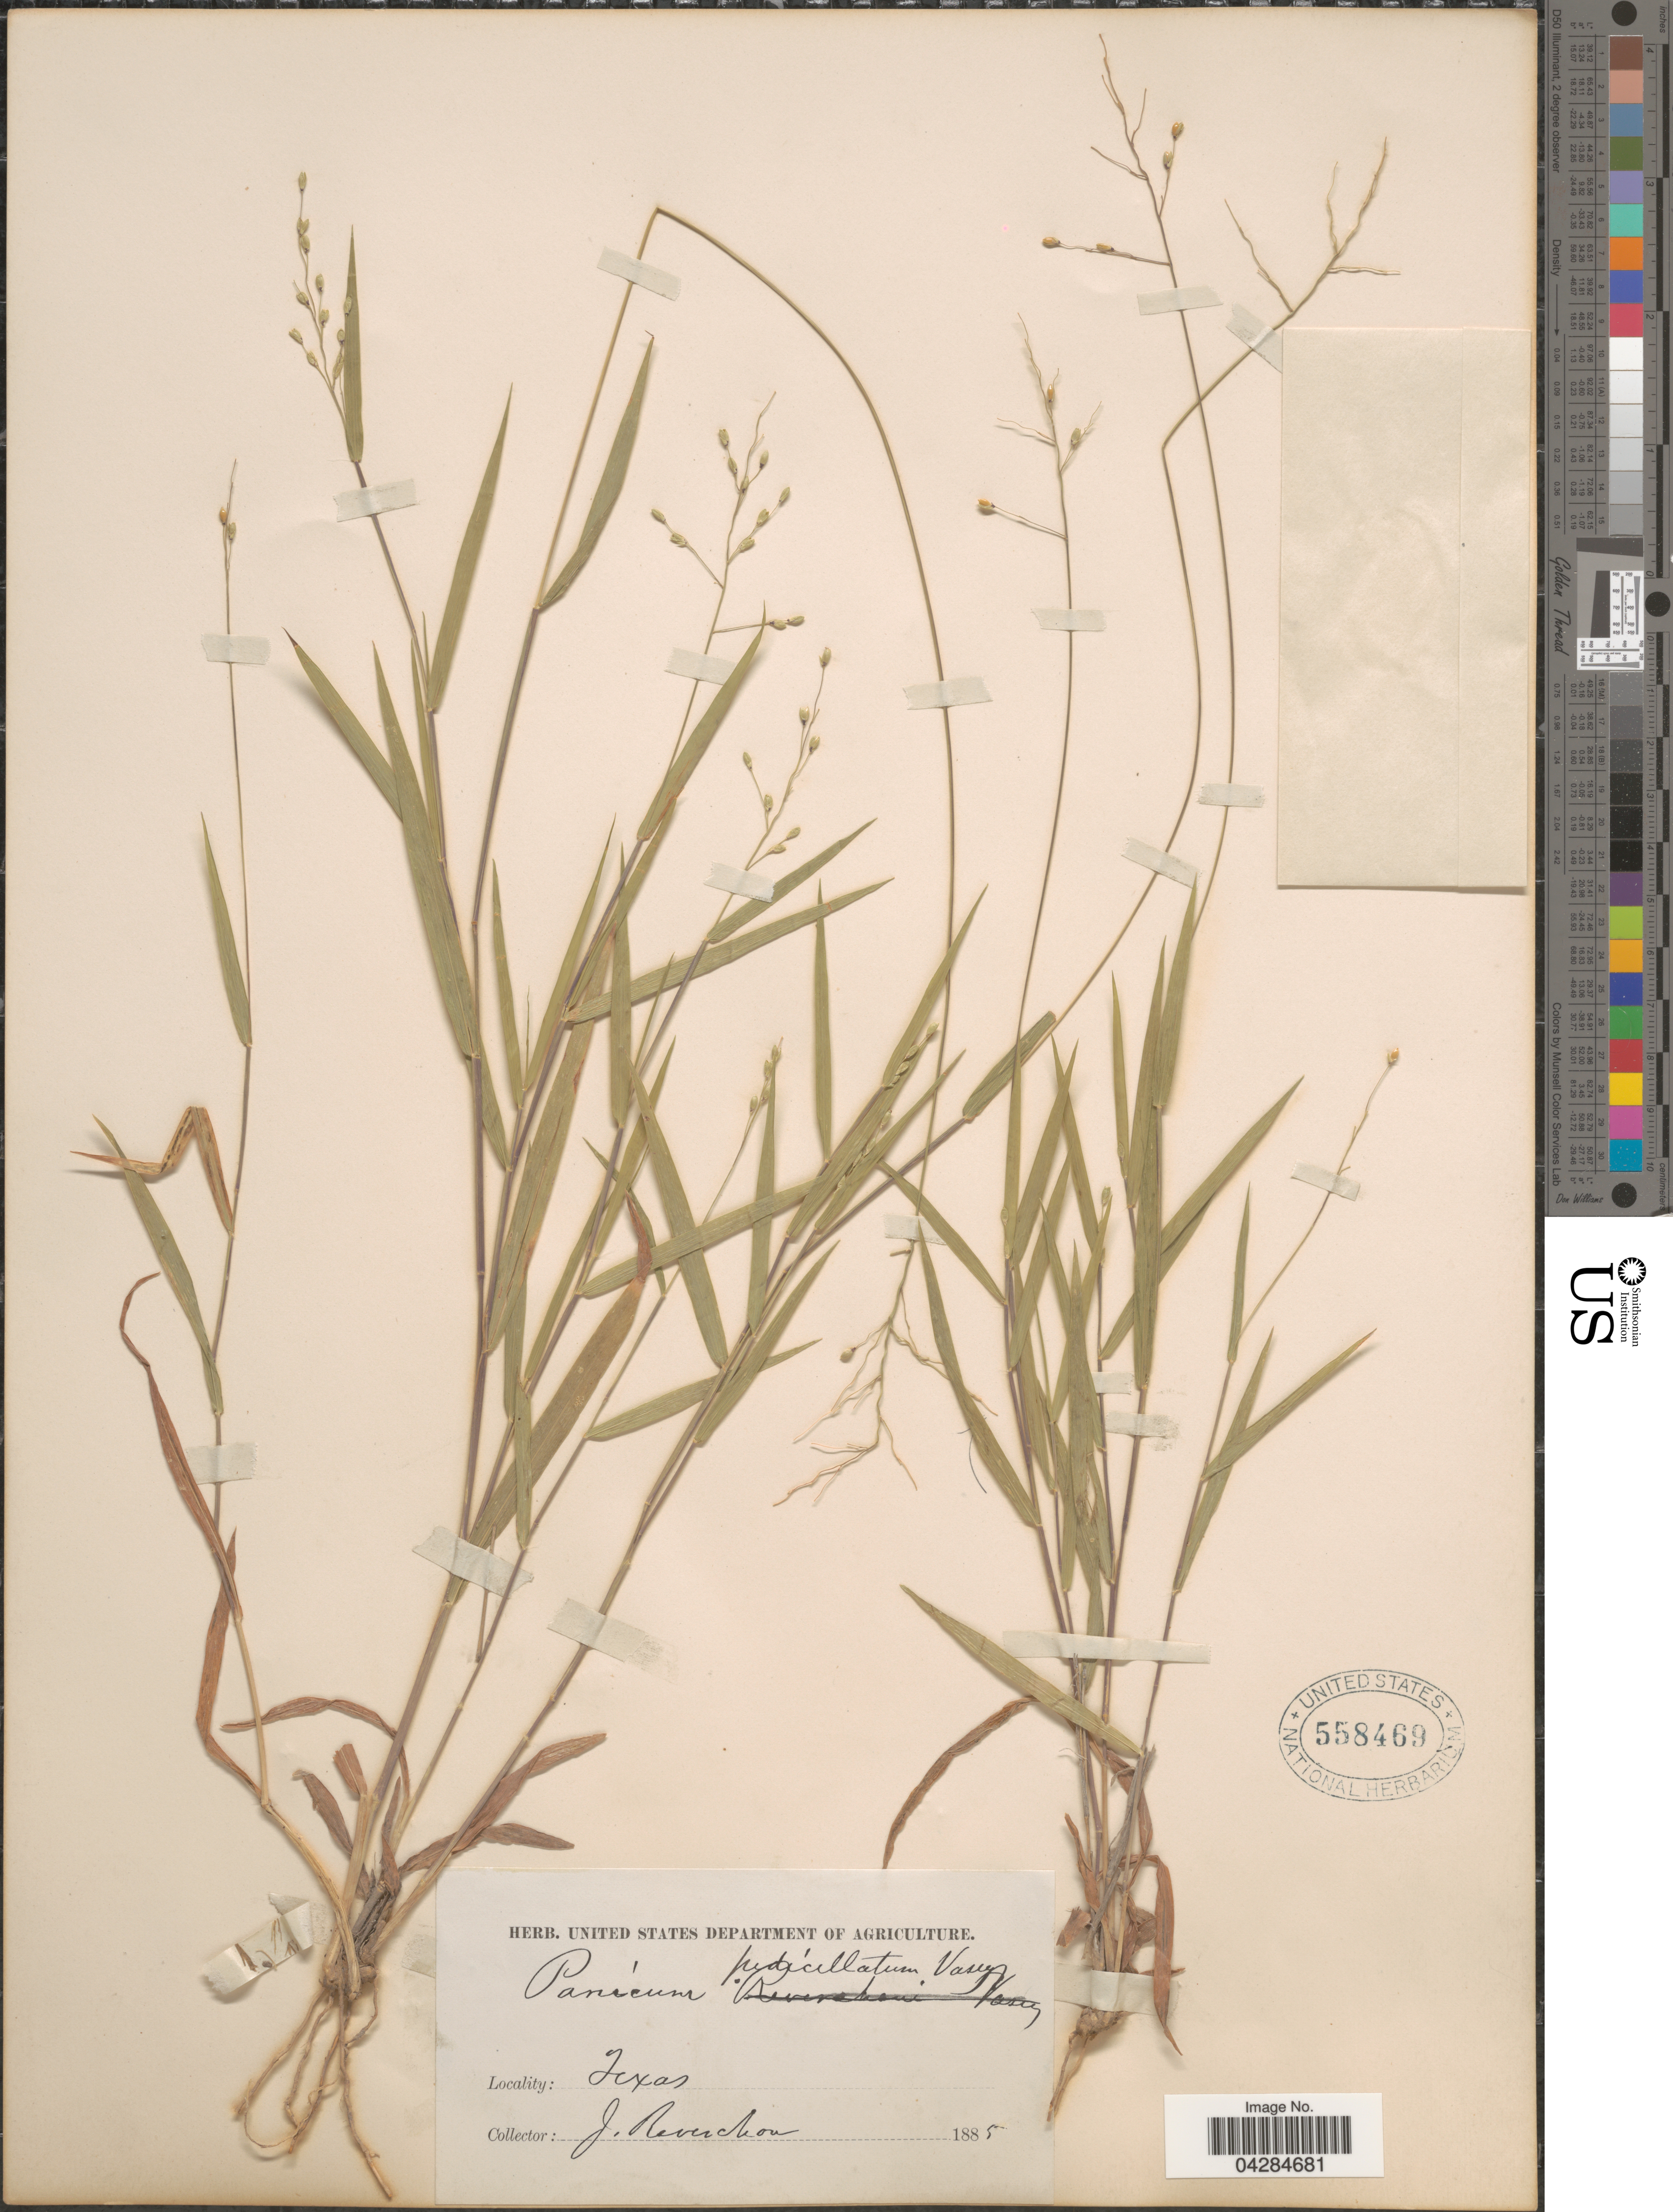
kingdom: Plantae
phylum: Tracheophyta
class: Liliopsida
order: Poales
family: Poaceae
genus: Dichanthelium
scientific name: Dichanthelium pedicellatum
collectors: J. Reverchon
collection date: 1885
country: United States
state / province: Texas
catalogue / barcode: US 558469